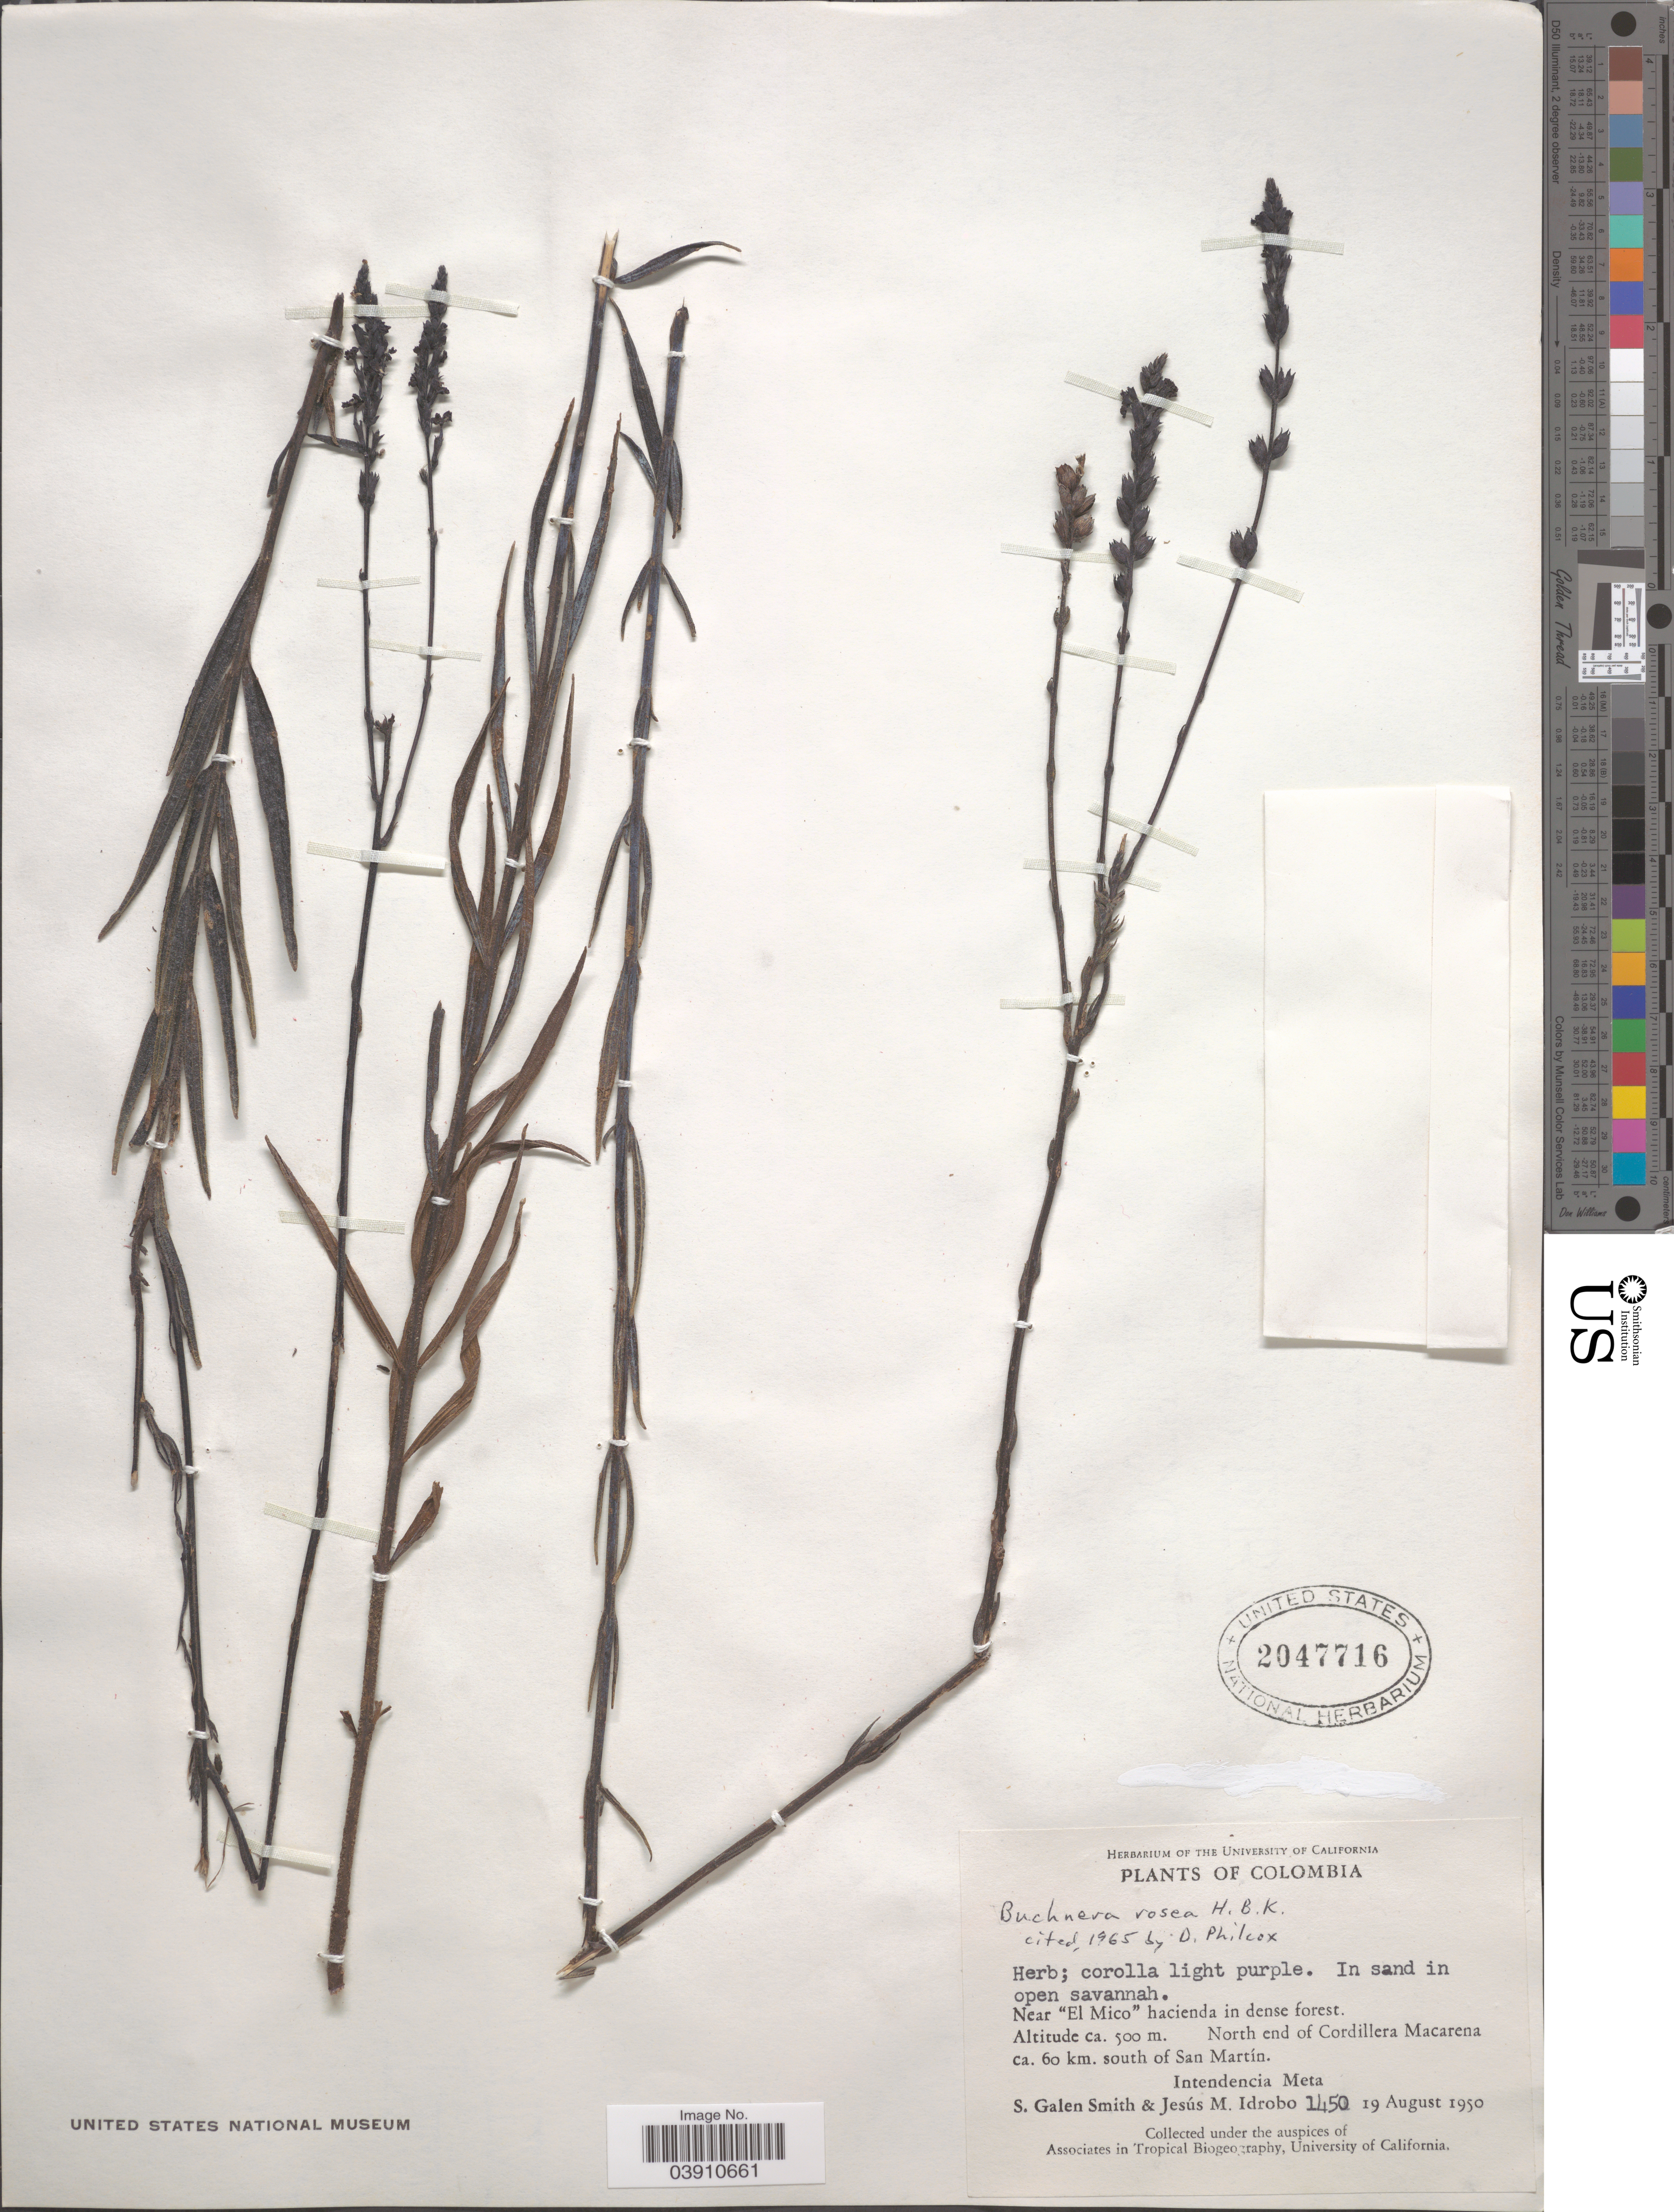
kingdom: Plantae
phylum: Tracheophyta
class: Magnoliopsida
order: Lamiales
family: Orobanchaceae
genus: Buchnera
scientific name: Buchnera rosea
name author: Kunth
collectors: S. G. Smith & J. M. Idrobo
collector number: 1450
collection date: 1950-08-19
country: Colombia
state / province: Meta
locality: Near "El Mico" hacienda in dense forest. North end of Cordillera Macarena. Ca. 60 km. south of San Martín. Intendencia Meta.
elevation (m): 500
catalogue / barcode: US 2047716